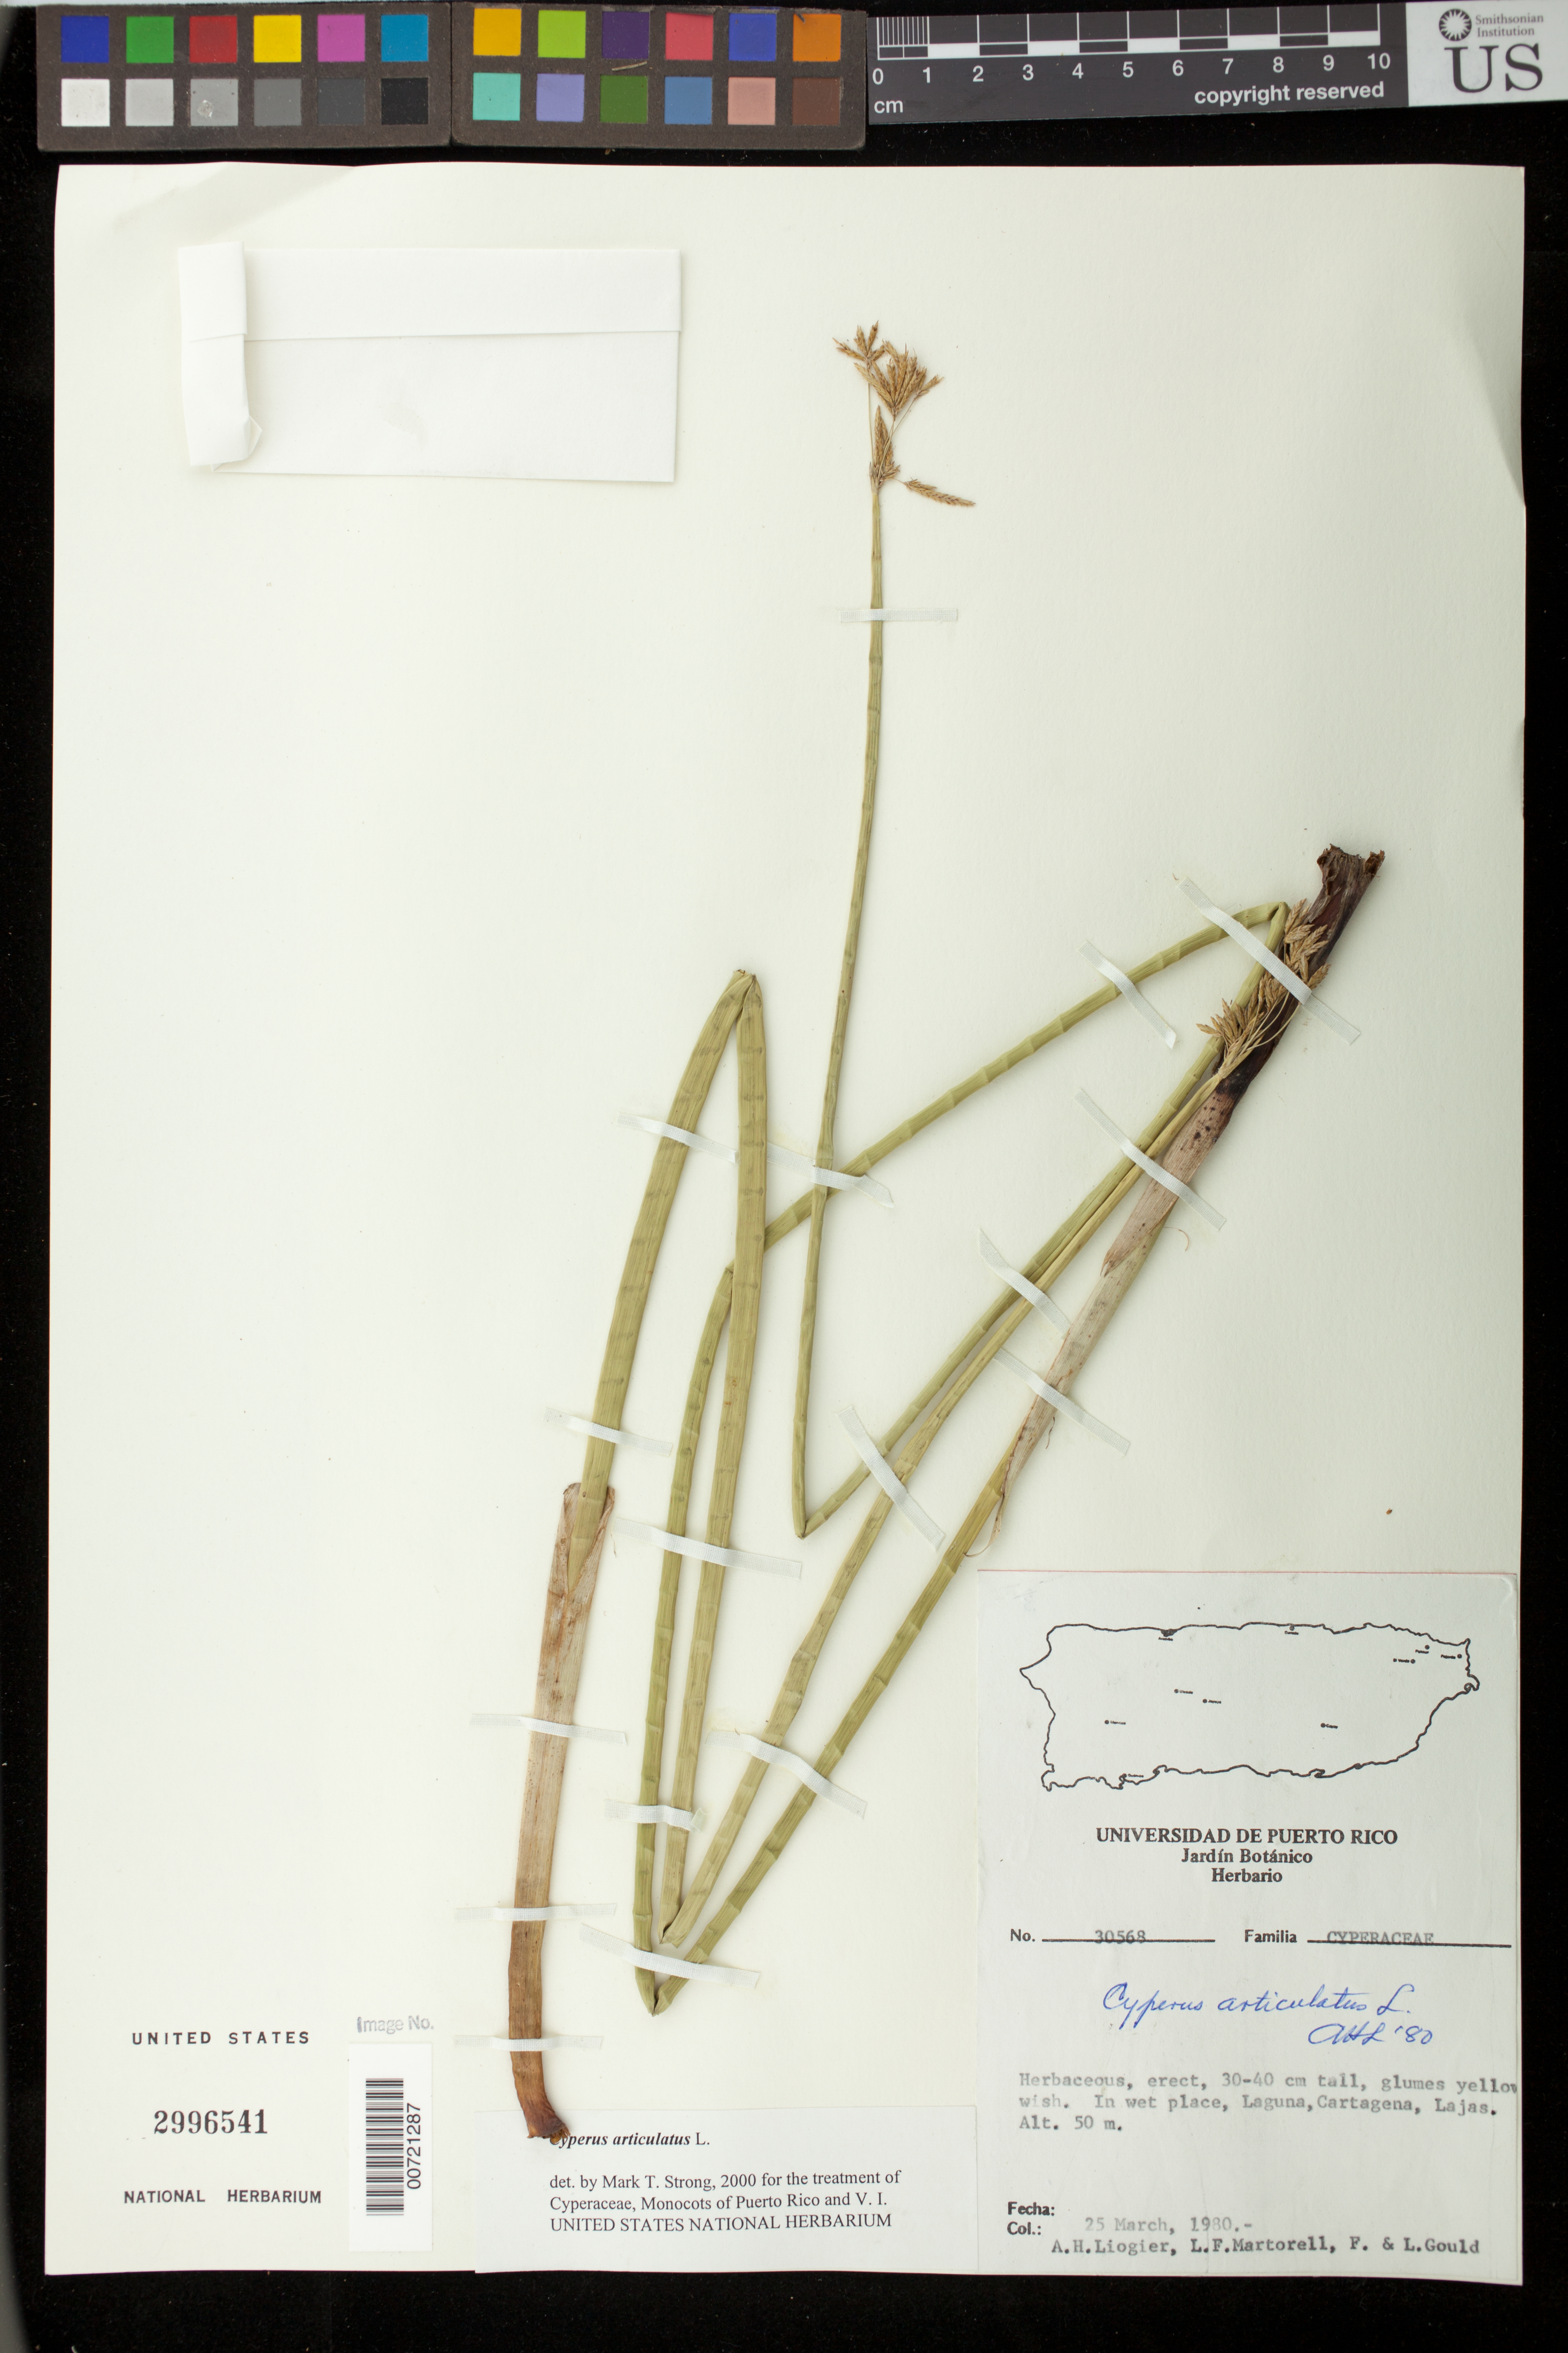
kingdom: Plantae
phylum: Tracheophyta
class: Liliopsida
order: Poales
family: Cyperaceae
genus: Cyperus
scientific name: Cyperus articulatus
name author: L.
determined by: Strong, M. T., (US), Smithsonian Institution - National Museum of Natural History (UNITED STATES)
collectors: A. H. Liogier, L. Martorell, F. Gould & L. Gould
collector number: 30568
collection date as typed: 25 Mar 1980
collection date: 1980-03-25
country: Puerto Rico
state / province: Lajas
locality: Laguna Cartagena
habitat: In wet place.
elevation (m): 50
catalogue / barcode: US 2996541